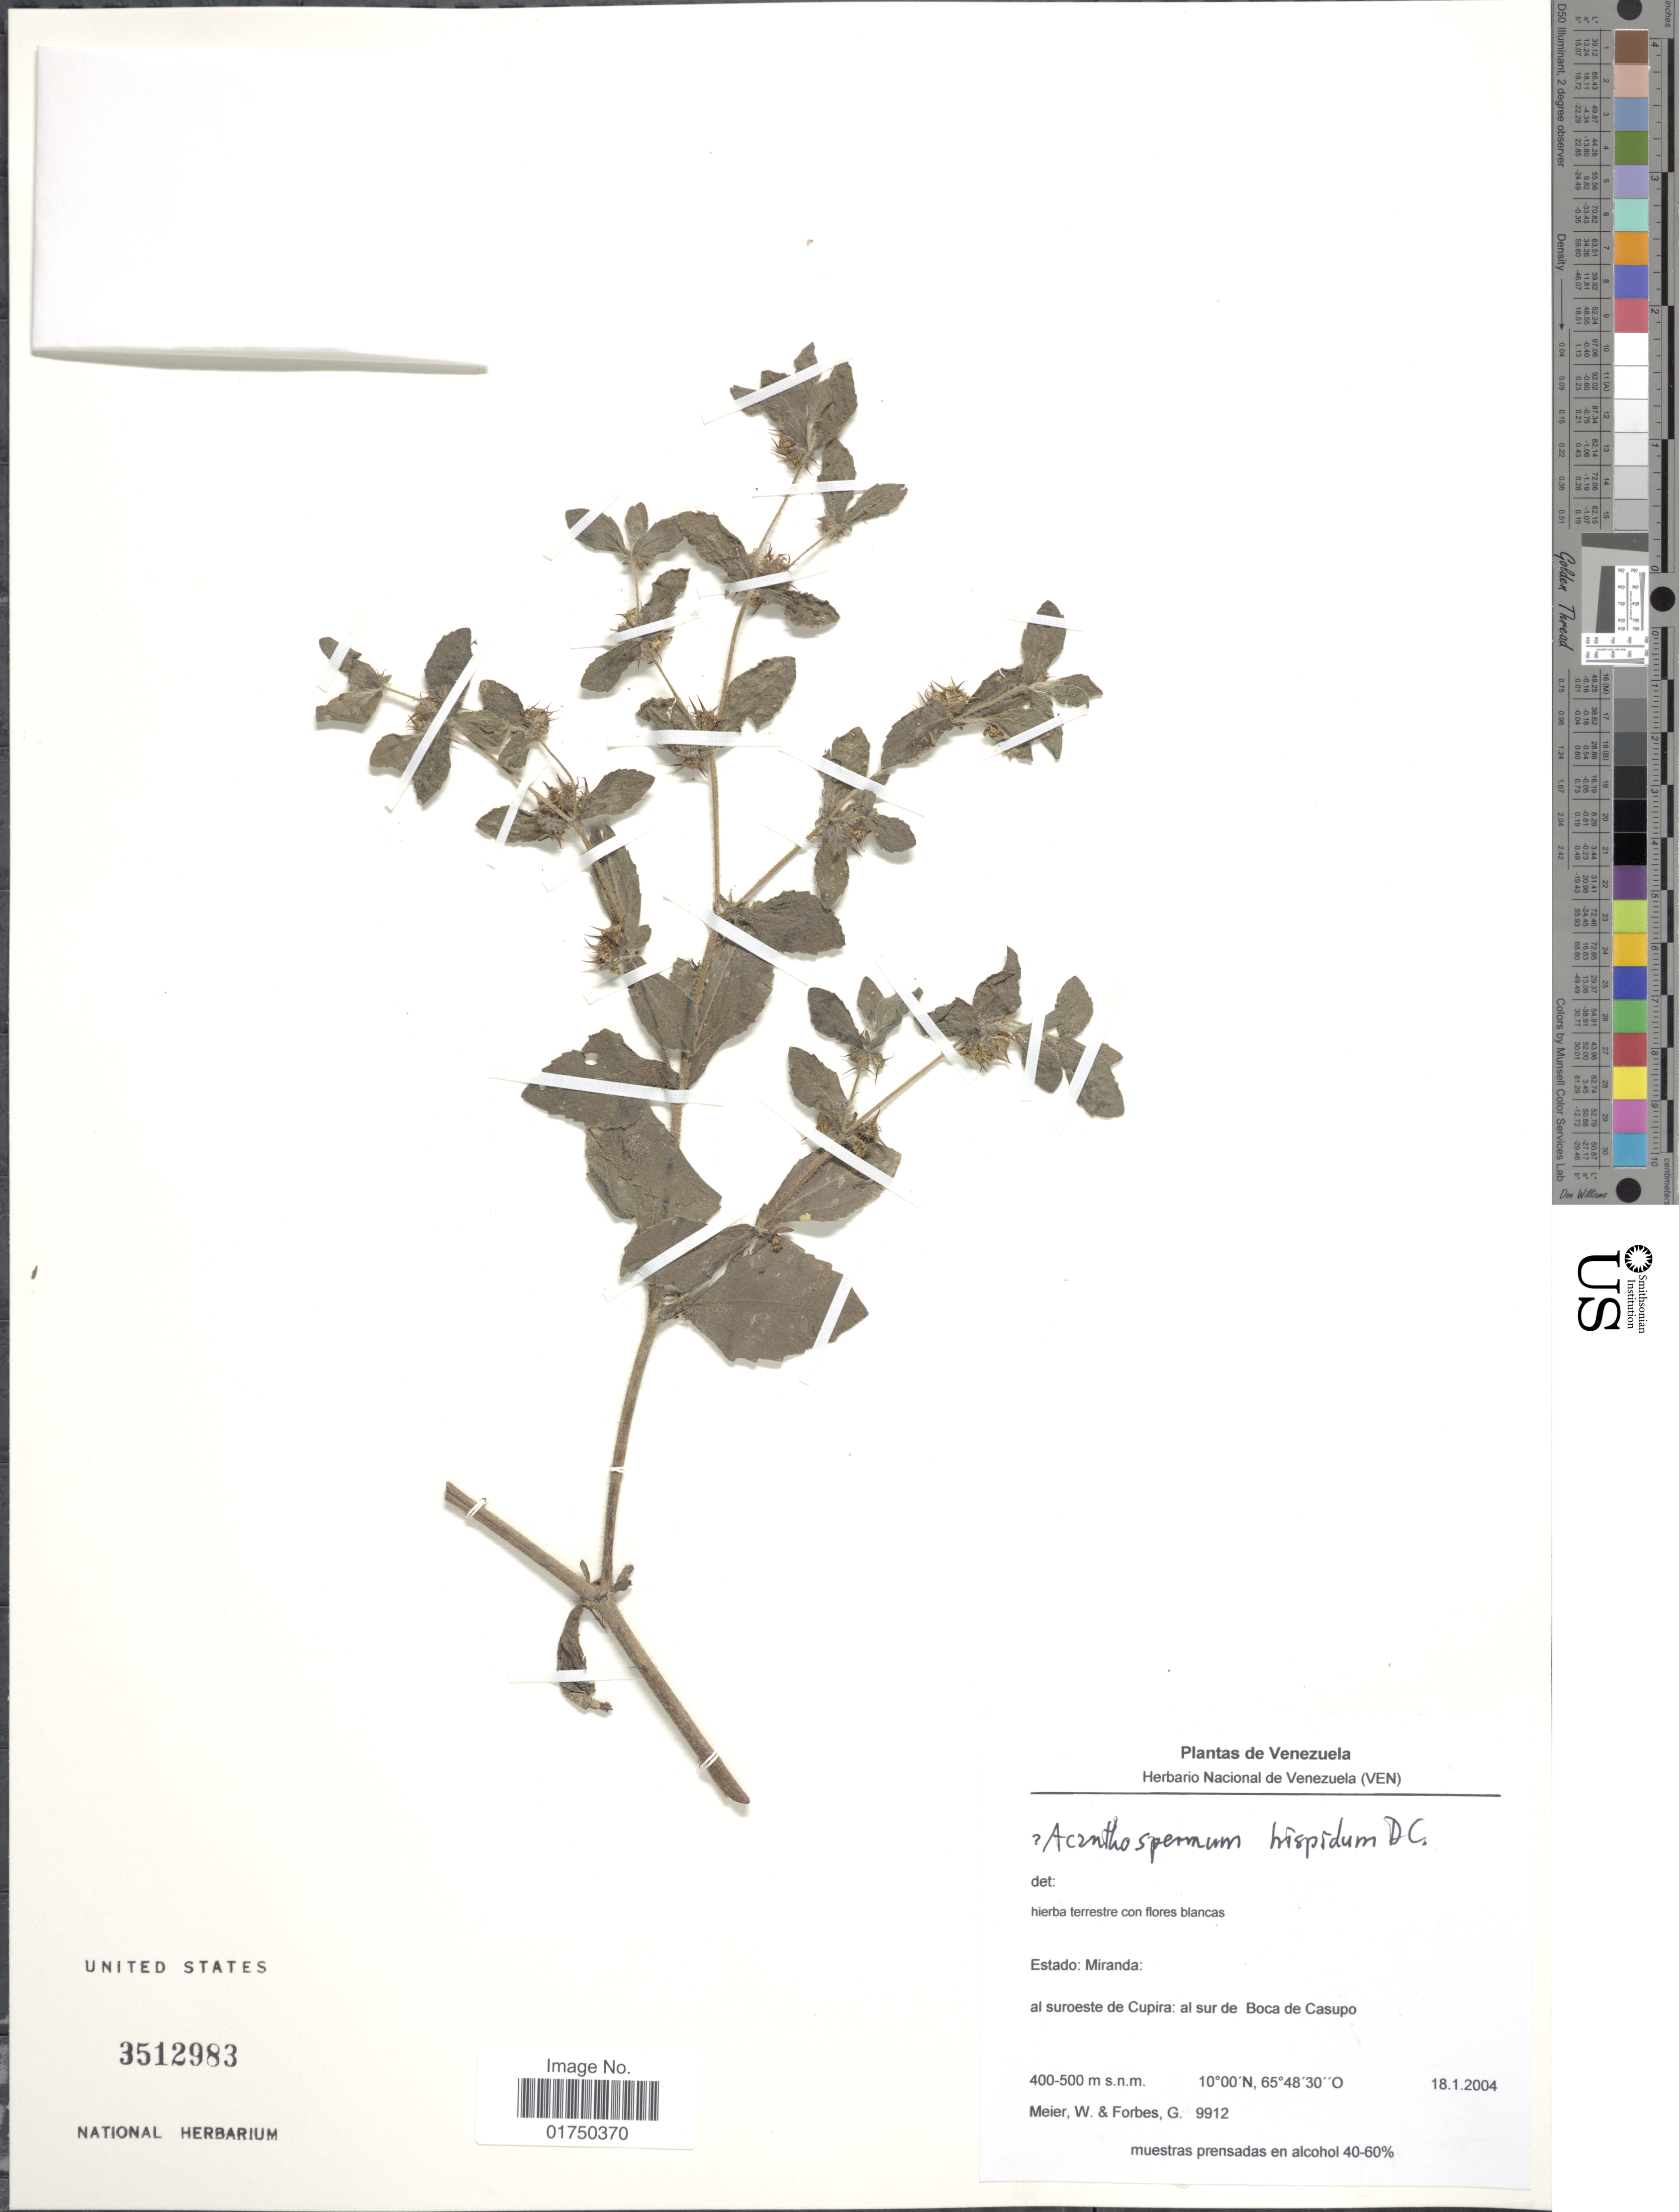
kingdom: Plantae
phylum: Tracheophyta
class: Magnoliopsida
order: Asterales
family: Asteraceae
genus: Acanthospermum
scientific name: Acanthospermum hispidum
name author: DC.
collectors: W. Meier & G. Forbes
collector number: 9912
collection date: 2004-01-18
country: Venezuela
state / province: Miranda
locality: Estado: Miranda: al suroeste de Cupira: al sur de Boca de Casupo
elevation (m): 400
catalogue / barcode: US 3512983